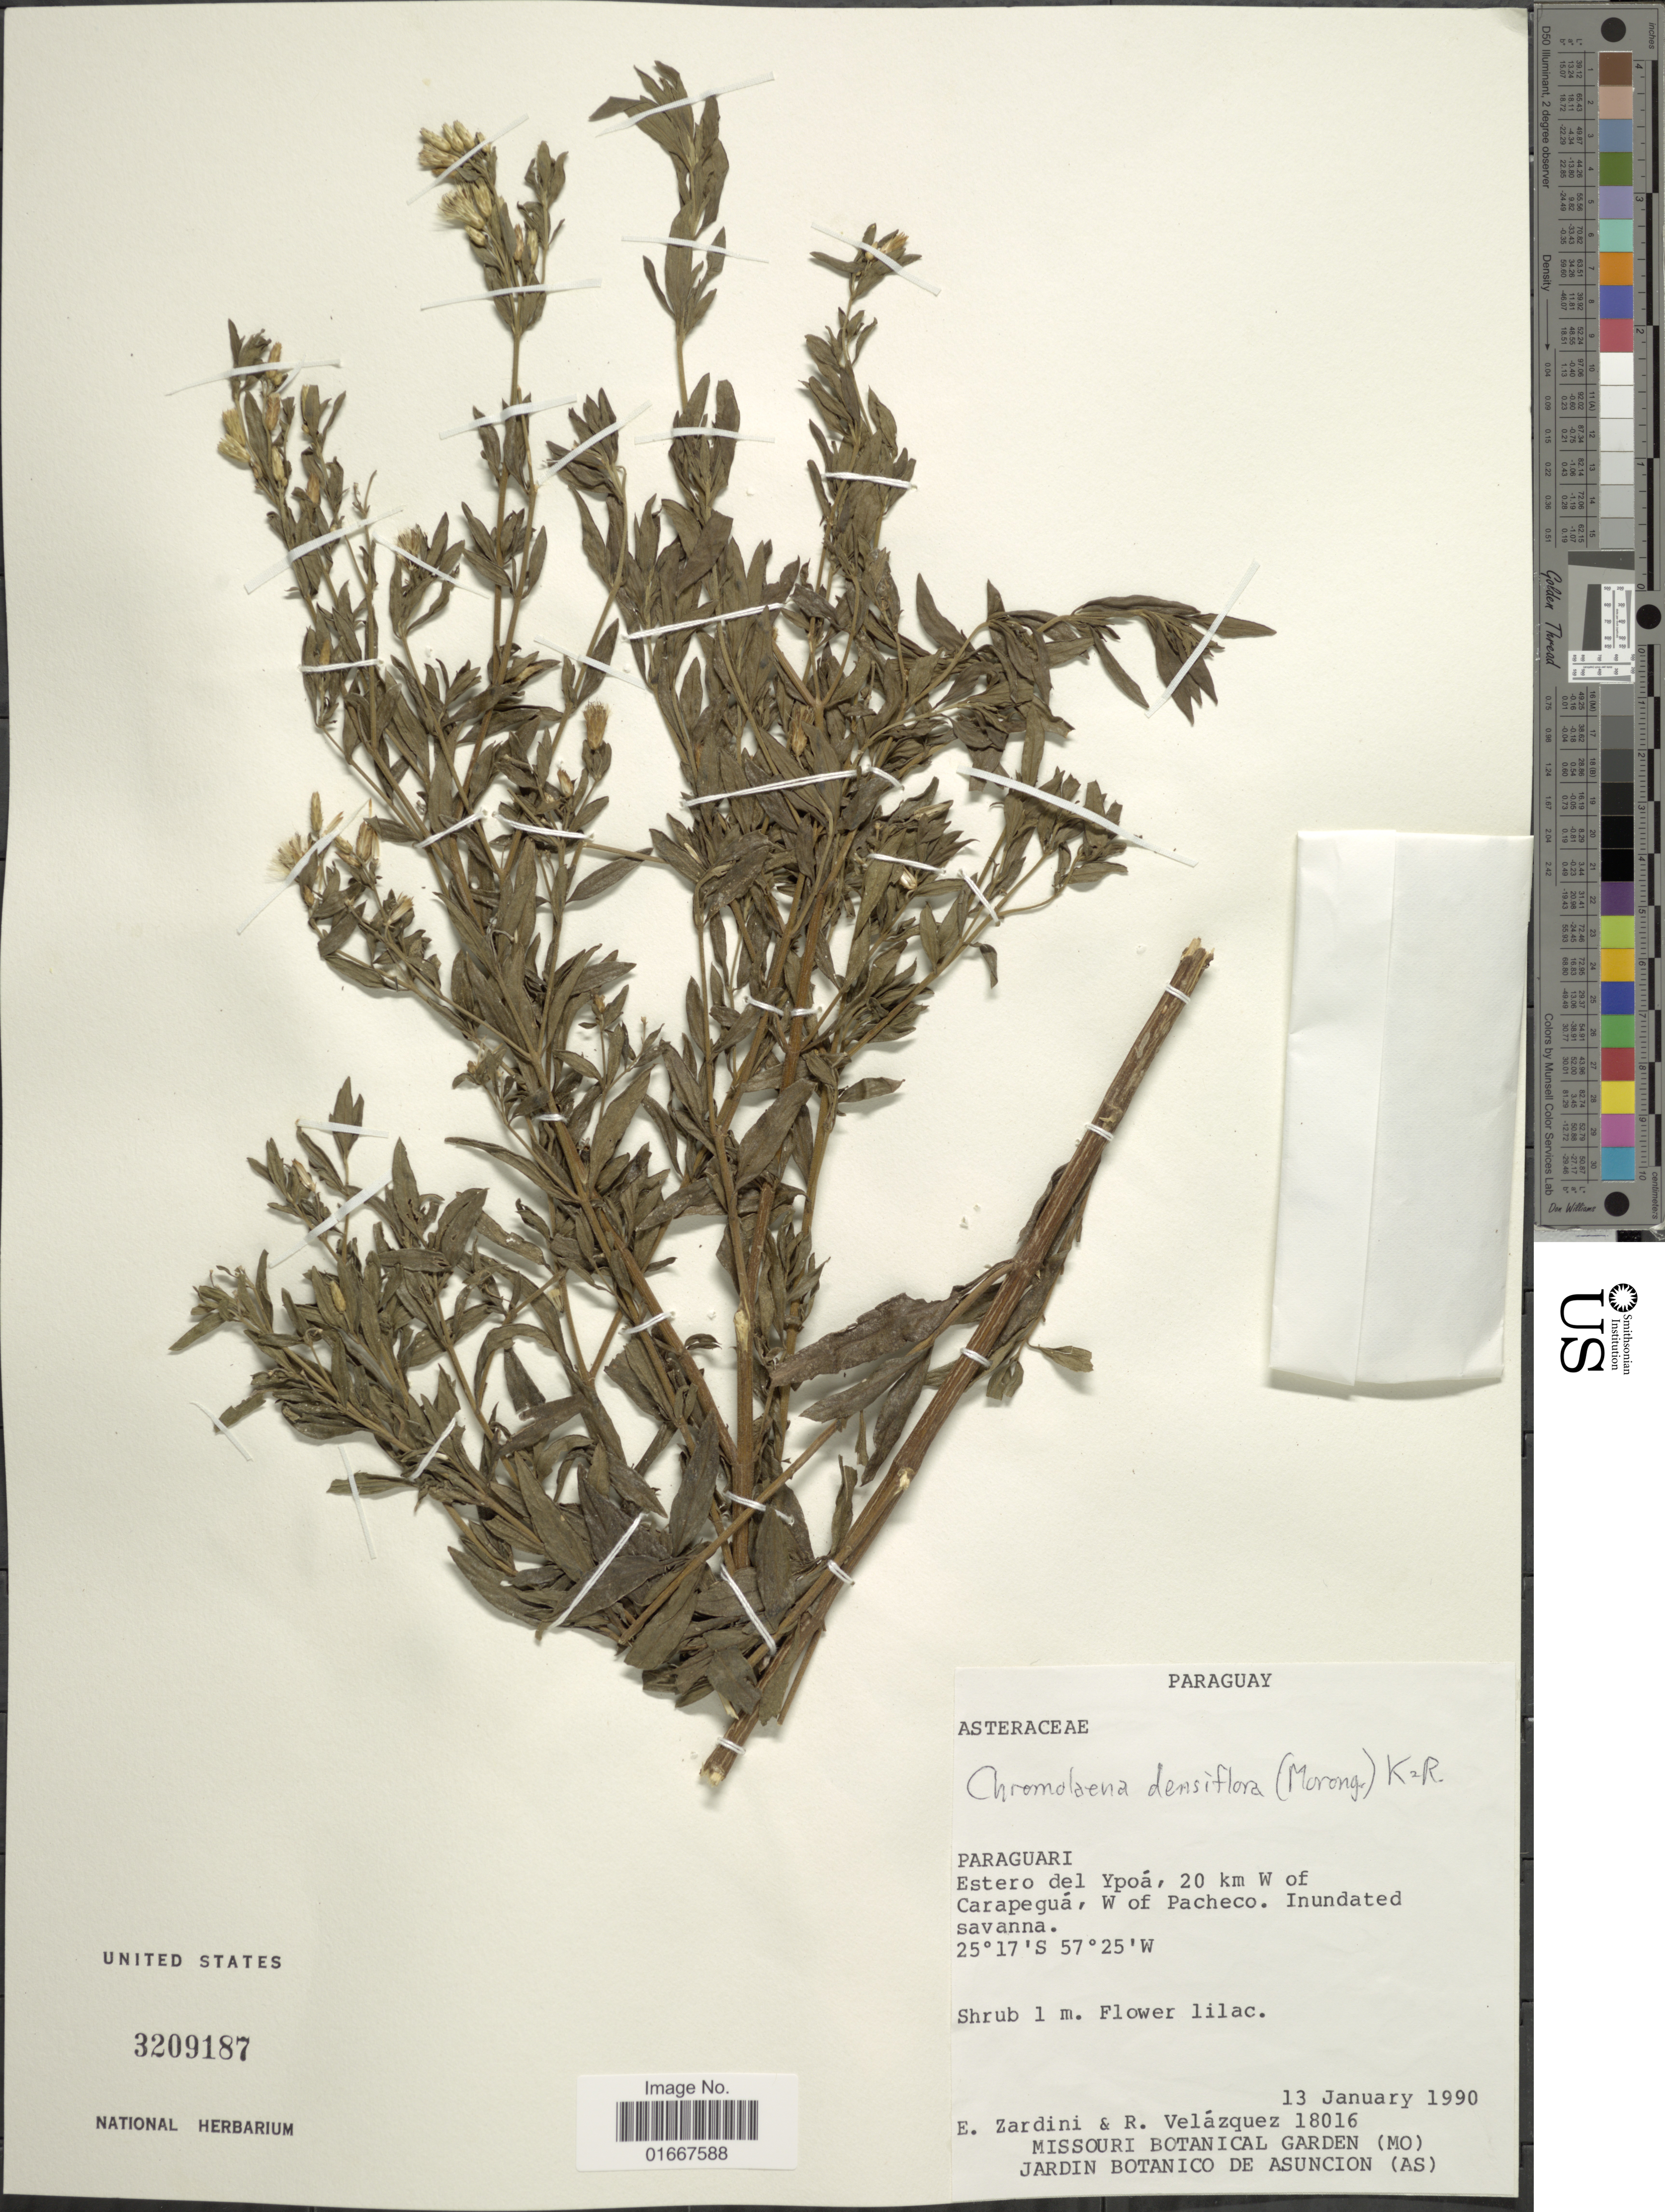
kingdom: Plantae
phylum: Tracheophyta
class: Magnoliopsida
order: Asterales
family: Asteraceae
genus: Chromolaena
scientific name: Chromolaena densiflorum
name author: (Morong) R.M. King & H. Rob.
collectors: E. M. Zardini & R. Velázquez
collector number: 18016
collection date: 1990-01-13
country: Paraguay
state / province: Paraguari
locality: Estero del Ypoá, 20 km W of Carapeguá, W of Pacheco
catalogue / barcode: US 3209187